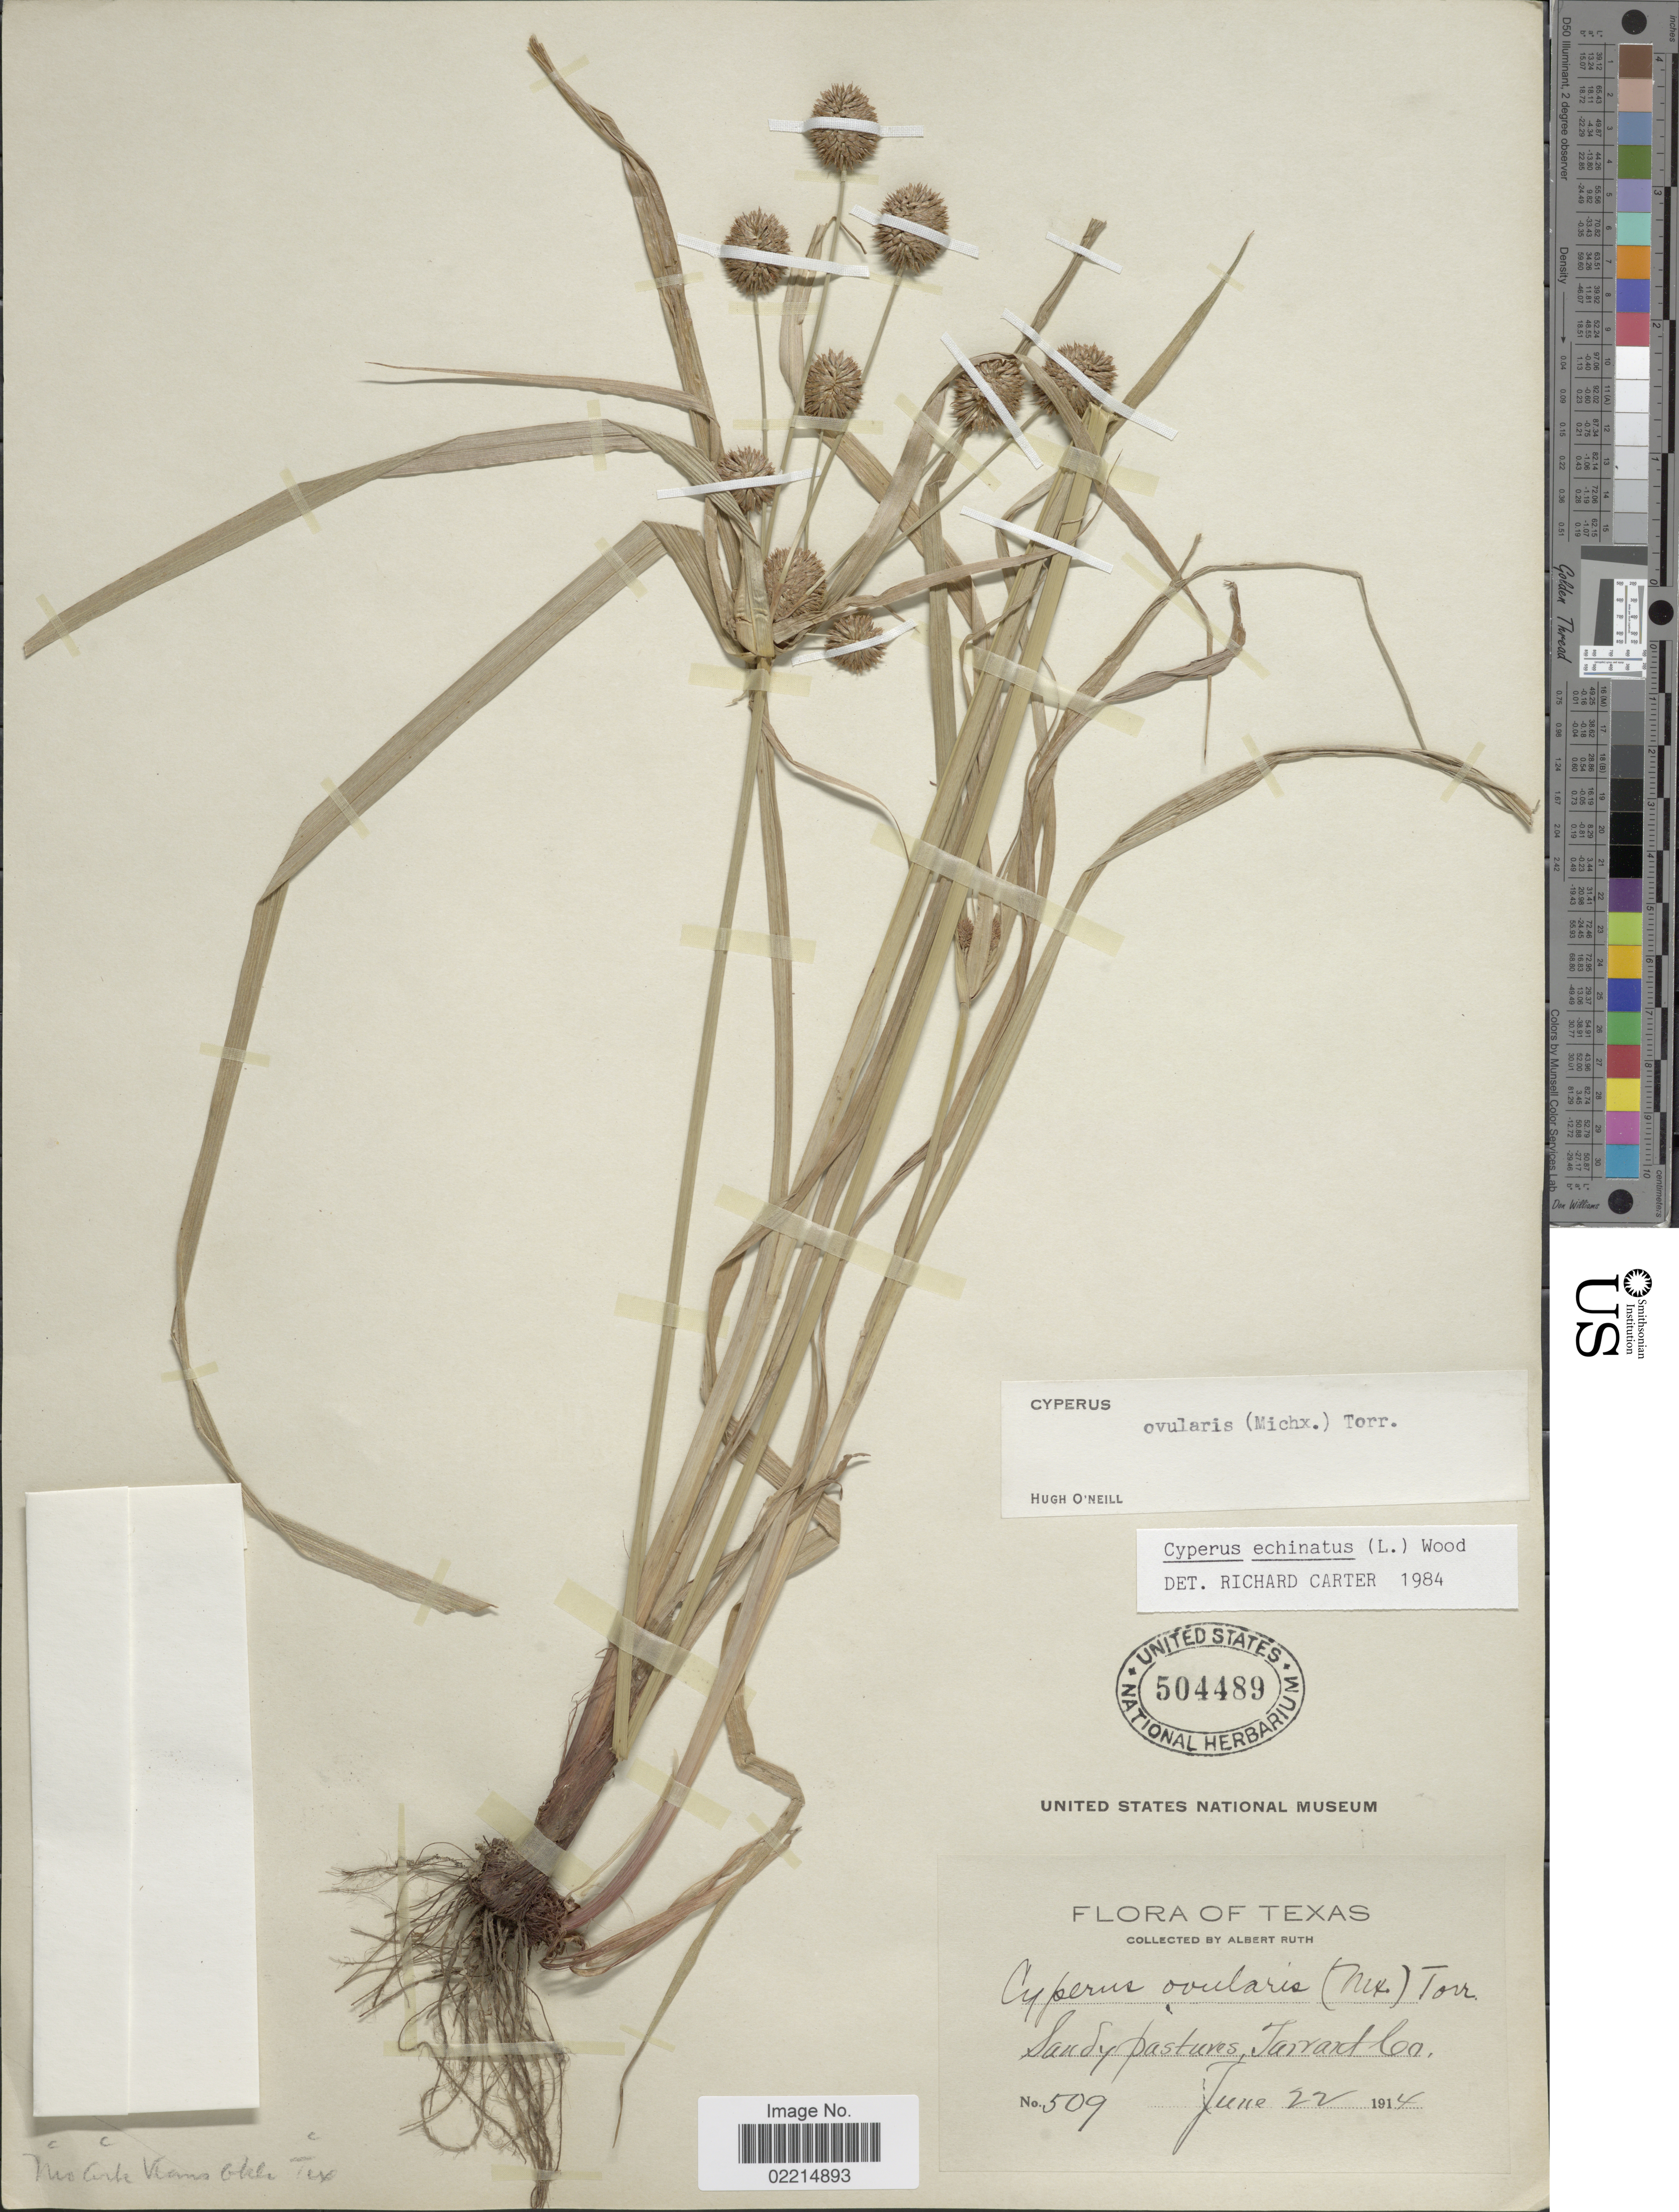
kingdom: Plantae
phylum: Tracheophyta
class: Liliopsida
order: Poales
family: Cyperaceae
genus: Cyperus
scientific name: Cyperus echinatus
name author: (L.) Alph. Wood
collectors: A. Ruth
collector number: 509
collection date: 1914-06-22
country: United States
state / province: Texas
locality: Sandy pastures, Tarrant Co.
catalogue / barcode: US 504489